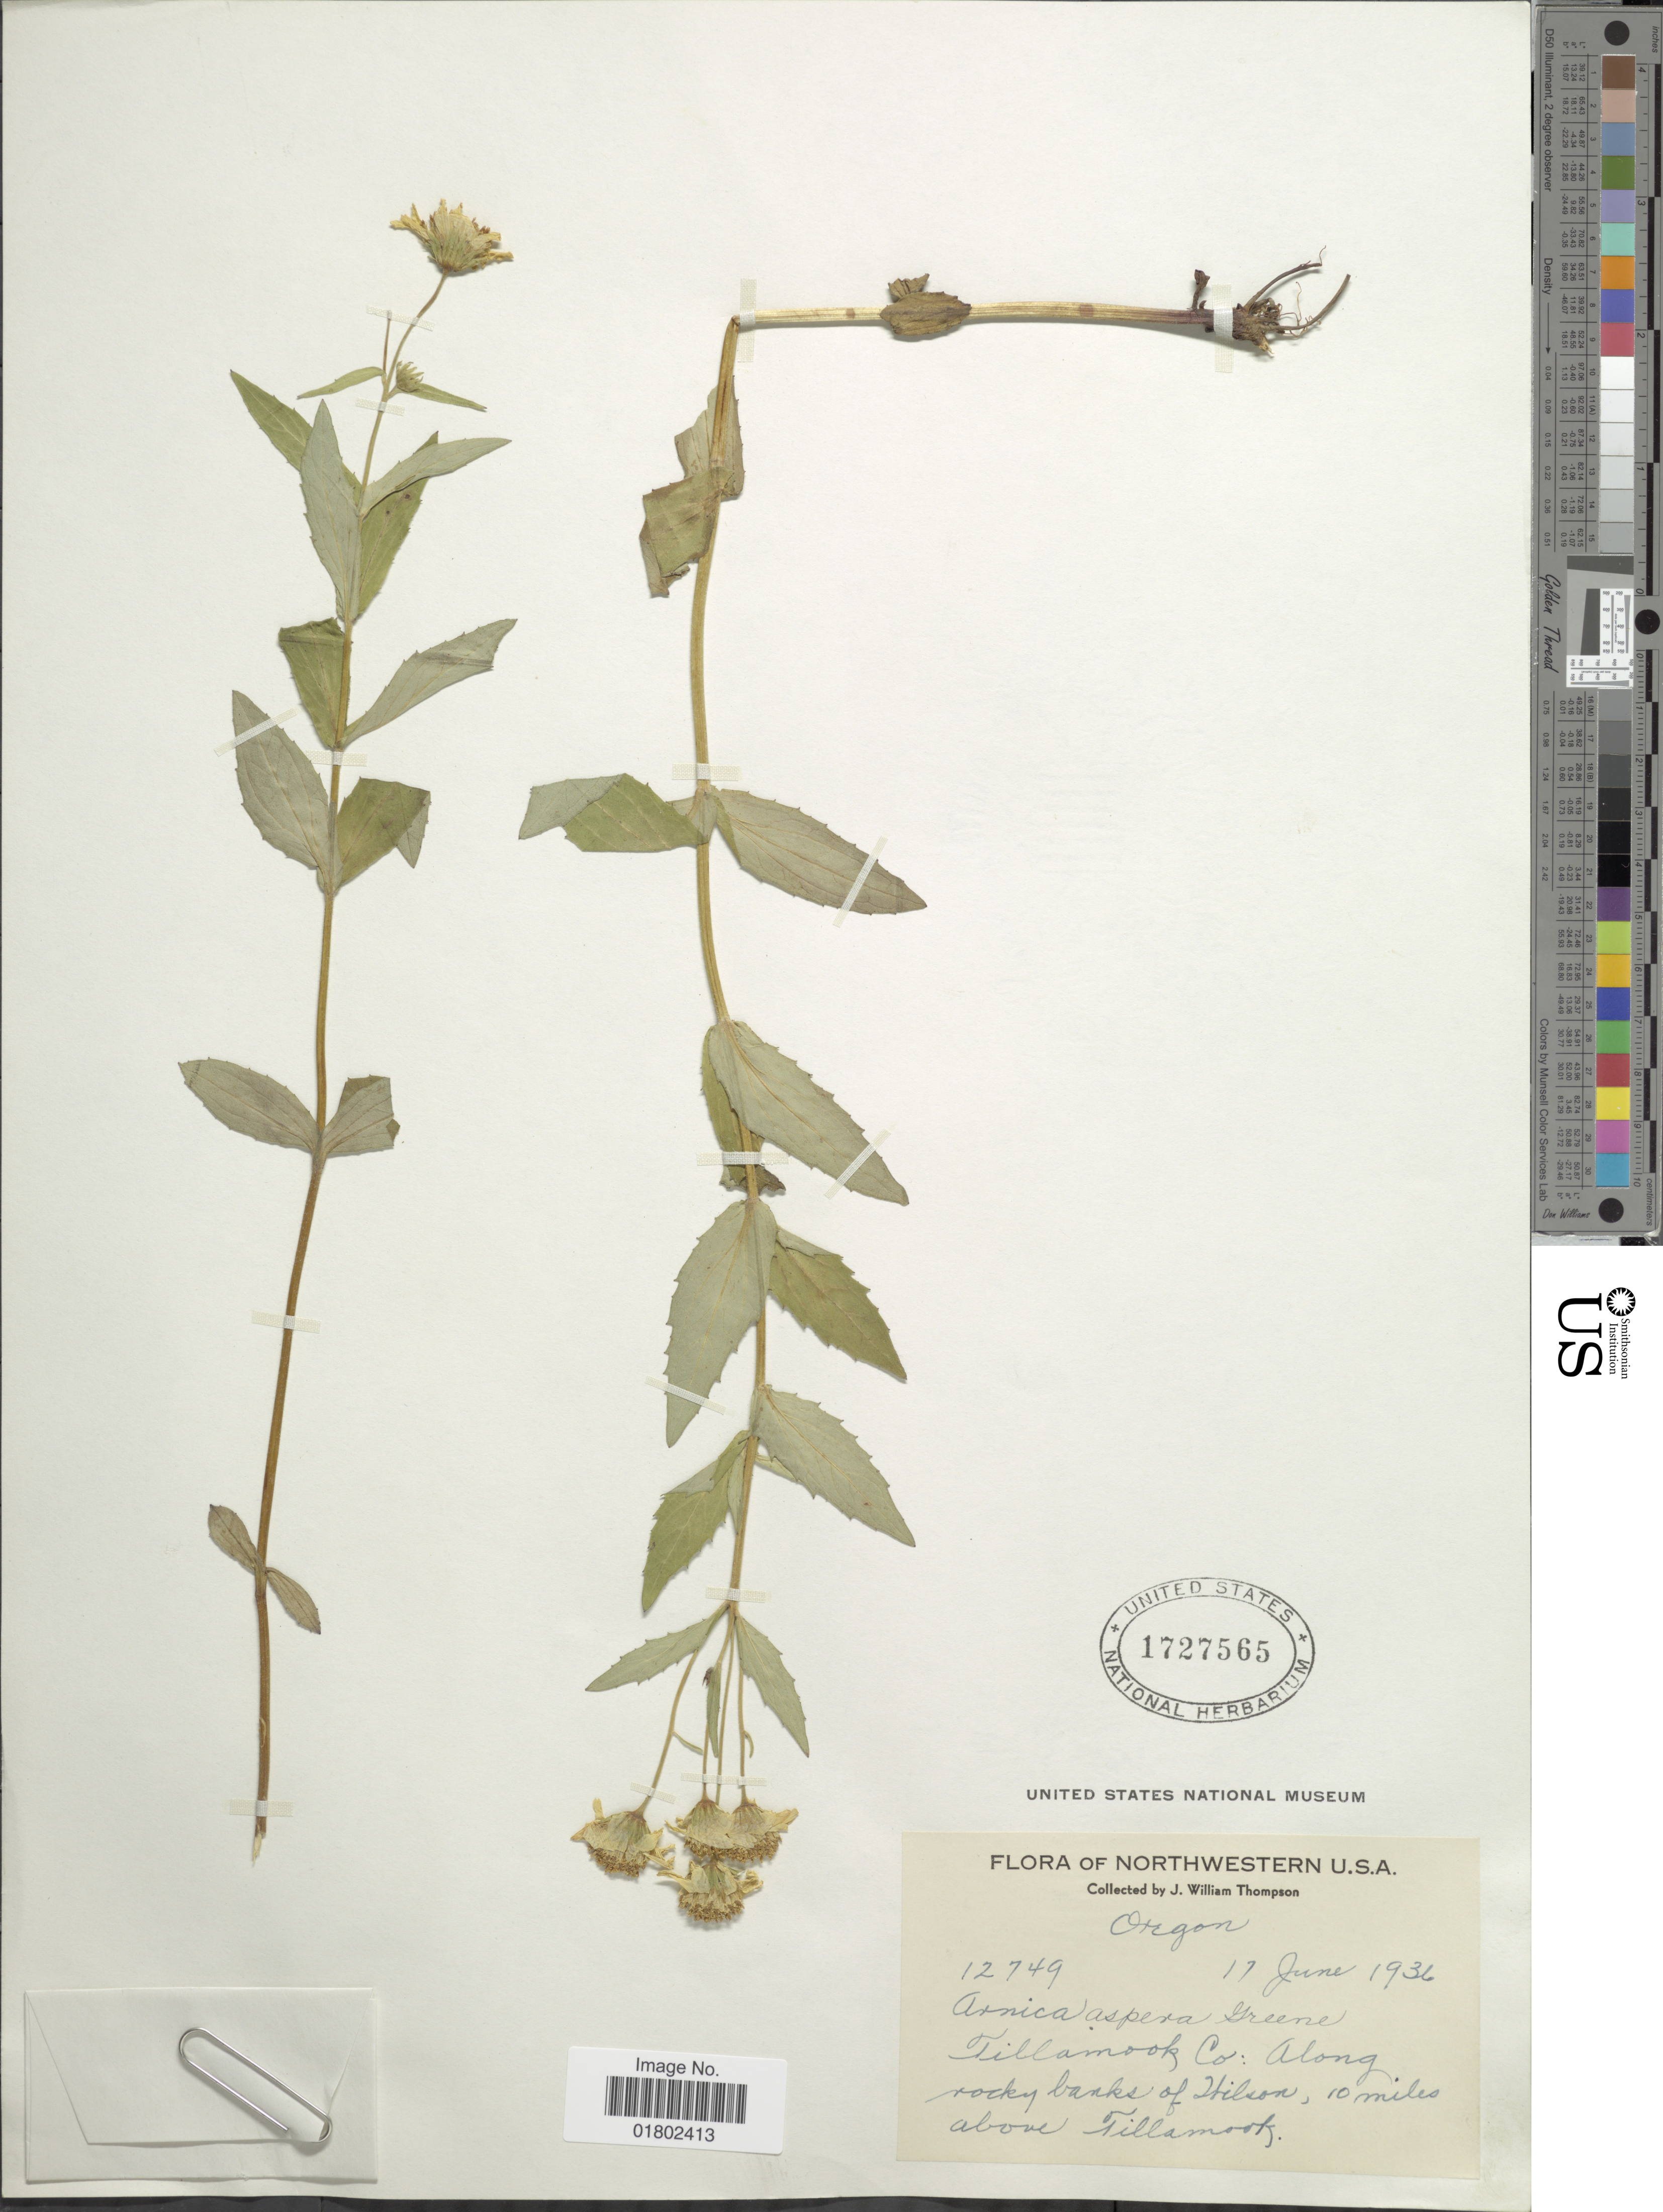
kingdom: Plantae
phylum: Tracheophyta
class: Magnoliopsida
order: Asterales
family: Asteraceae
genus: Arnica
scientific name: Arnica amplexifolia subsp. genuina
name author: Maguire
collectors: J. W. Thompson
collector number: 12749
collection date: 1936-06-17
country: United States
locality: Northwestern U.S.A., Tillamook Co.; along rocky banks of Hilson, 10 miles above Tillamook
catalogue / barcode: US 1727565